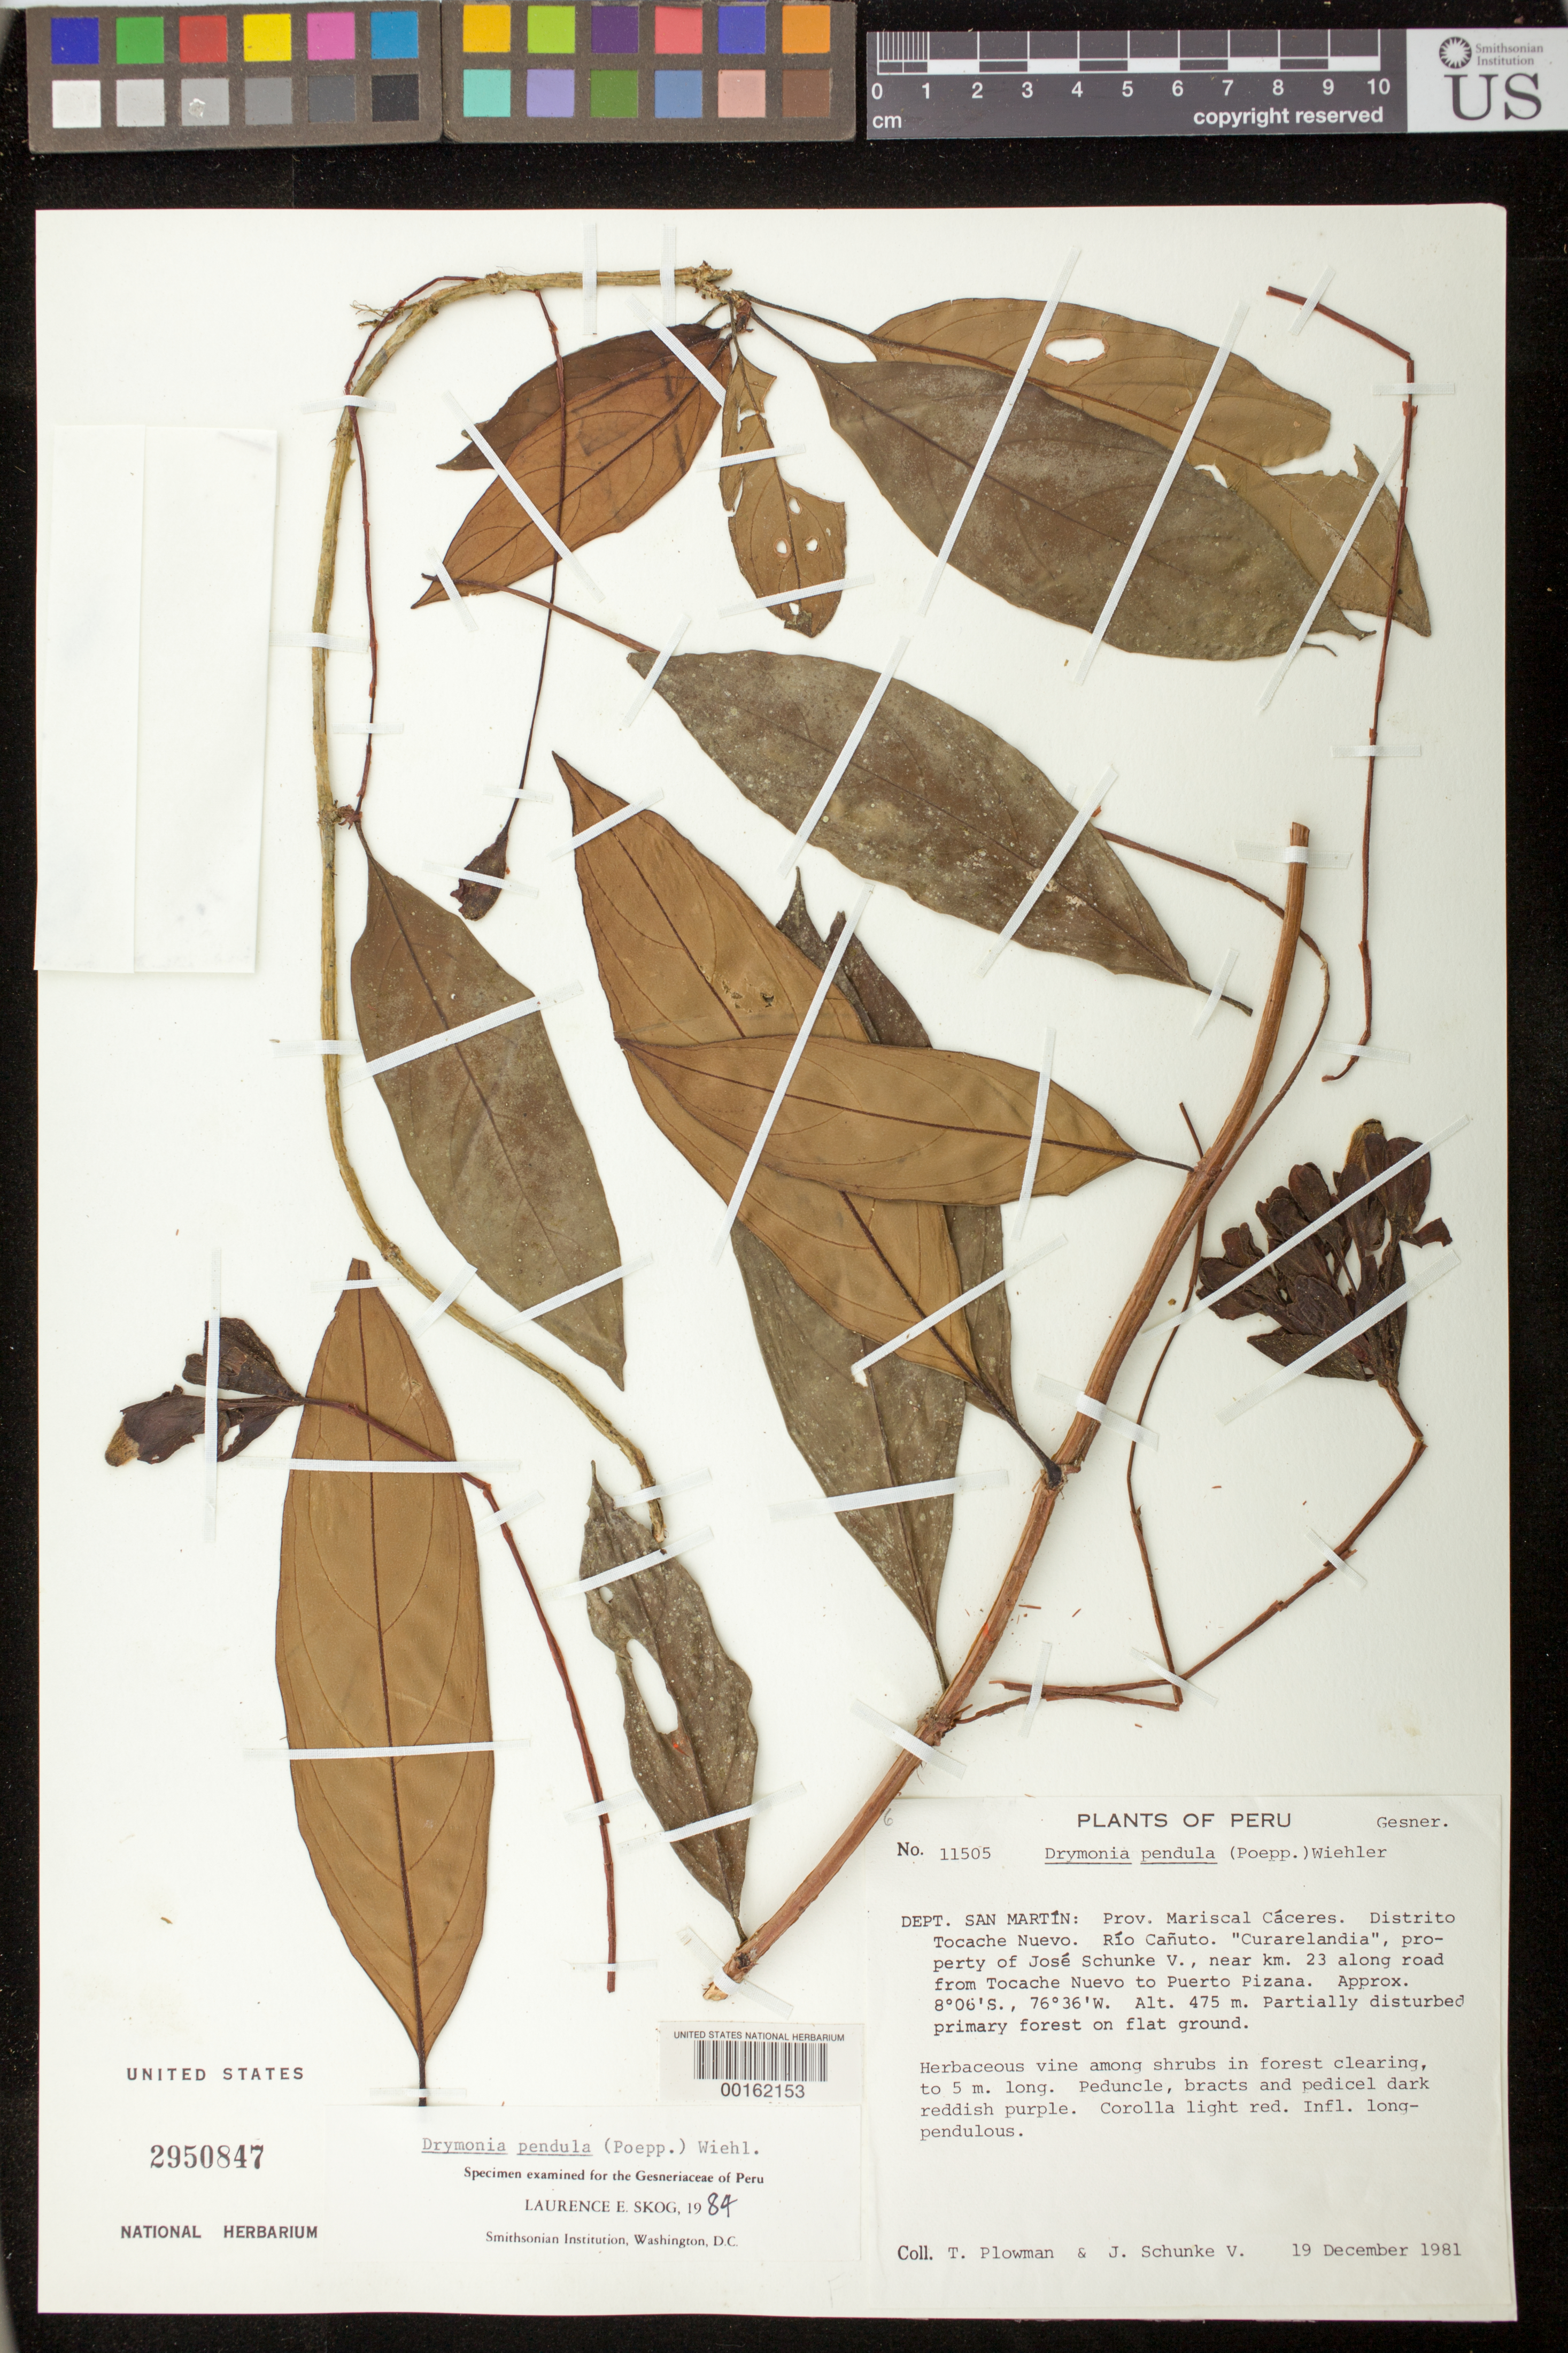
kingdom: Plantae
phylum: Tracheophyta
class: Magnoliopsida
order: Lamiales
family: Gesneriaceae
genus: Drymonia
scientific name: Drymonia pendula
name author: (Poepp.) Wiehler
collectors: T. Plowman & J. Schunke Vigo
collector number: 11505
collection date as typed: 19 Dec 1981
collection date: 1981-12-19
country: Peru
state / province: San Martín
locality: Prov. Mariscal Cáceres; Dtto. Tocache Nuevo; Rio Canuto, "Curarelandia", property of Jose Schunke V., near 23 km along rd from T. Nuevo to Puerto Pizana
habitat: Partially disturbed primary forest on flat ground; among shrubs in forest clearing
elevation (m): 475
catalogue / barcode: US 2950847